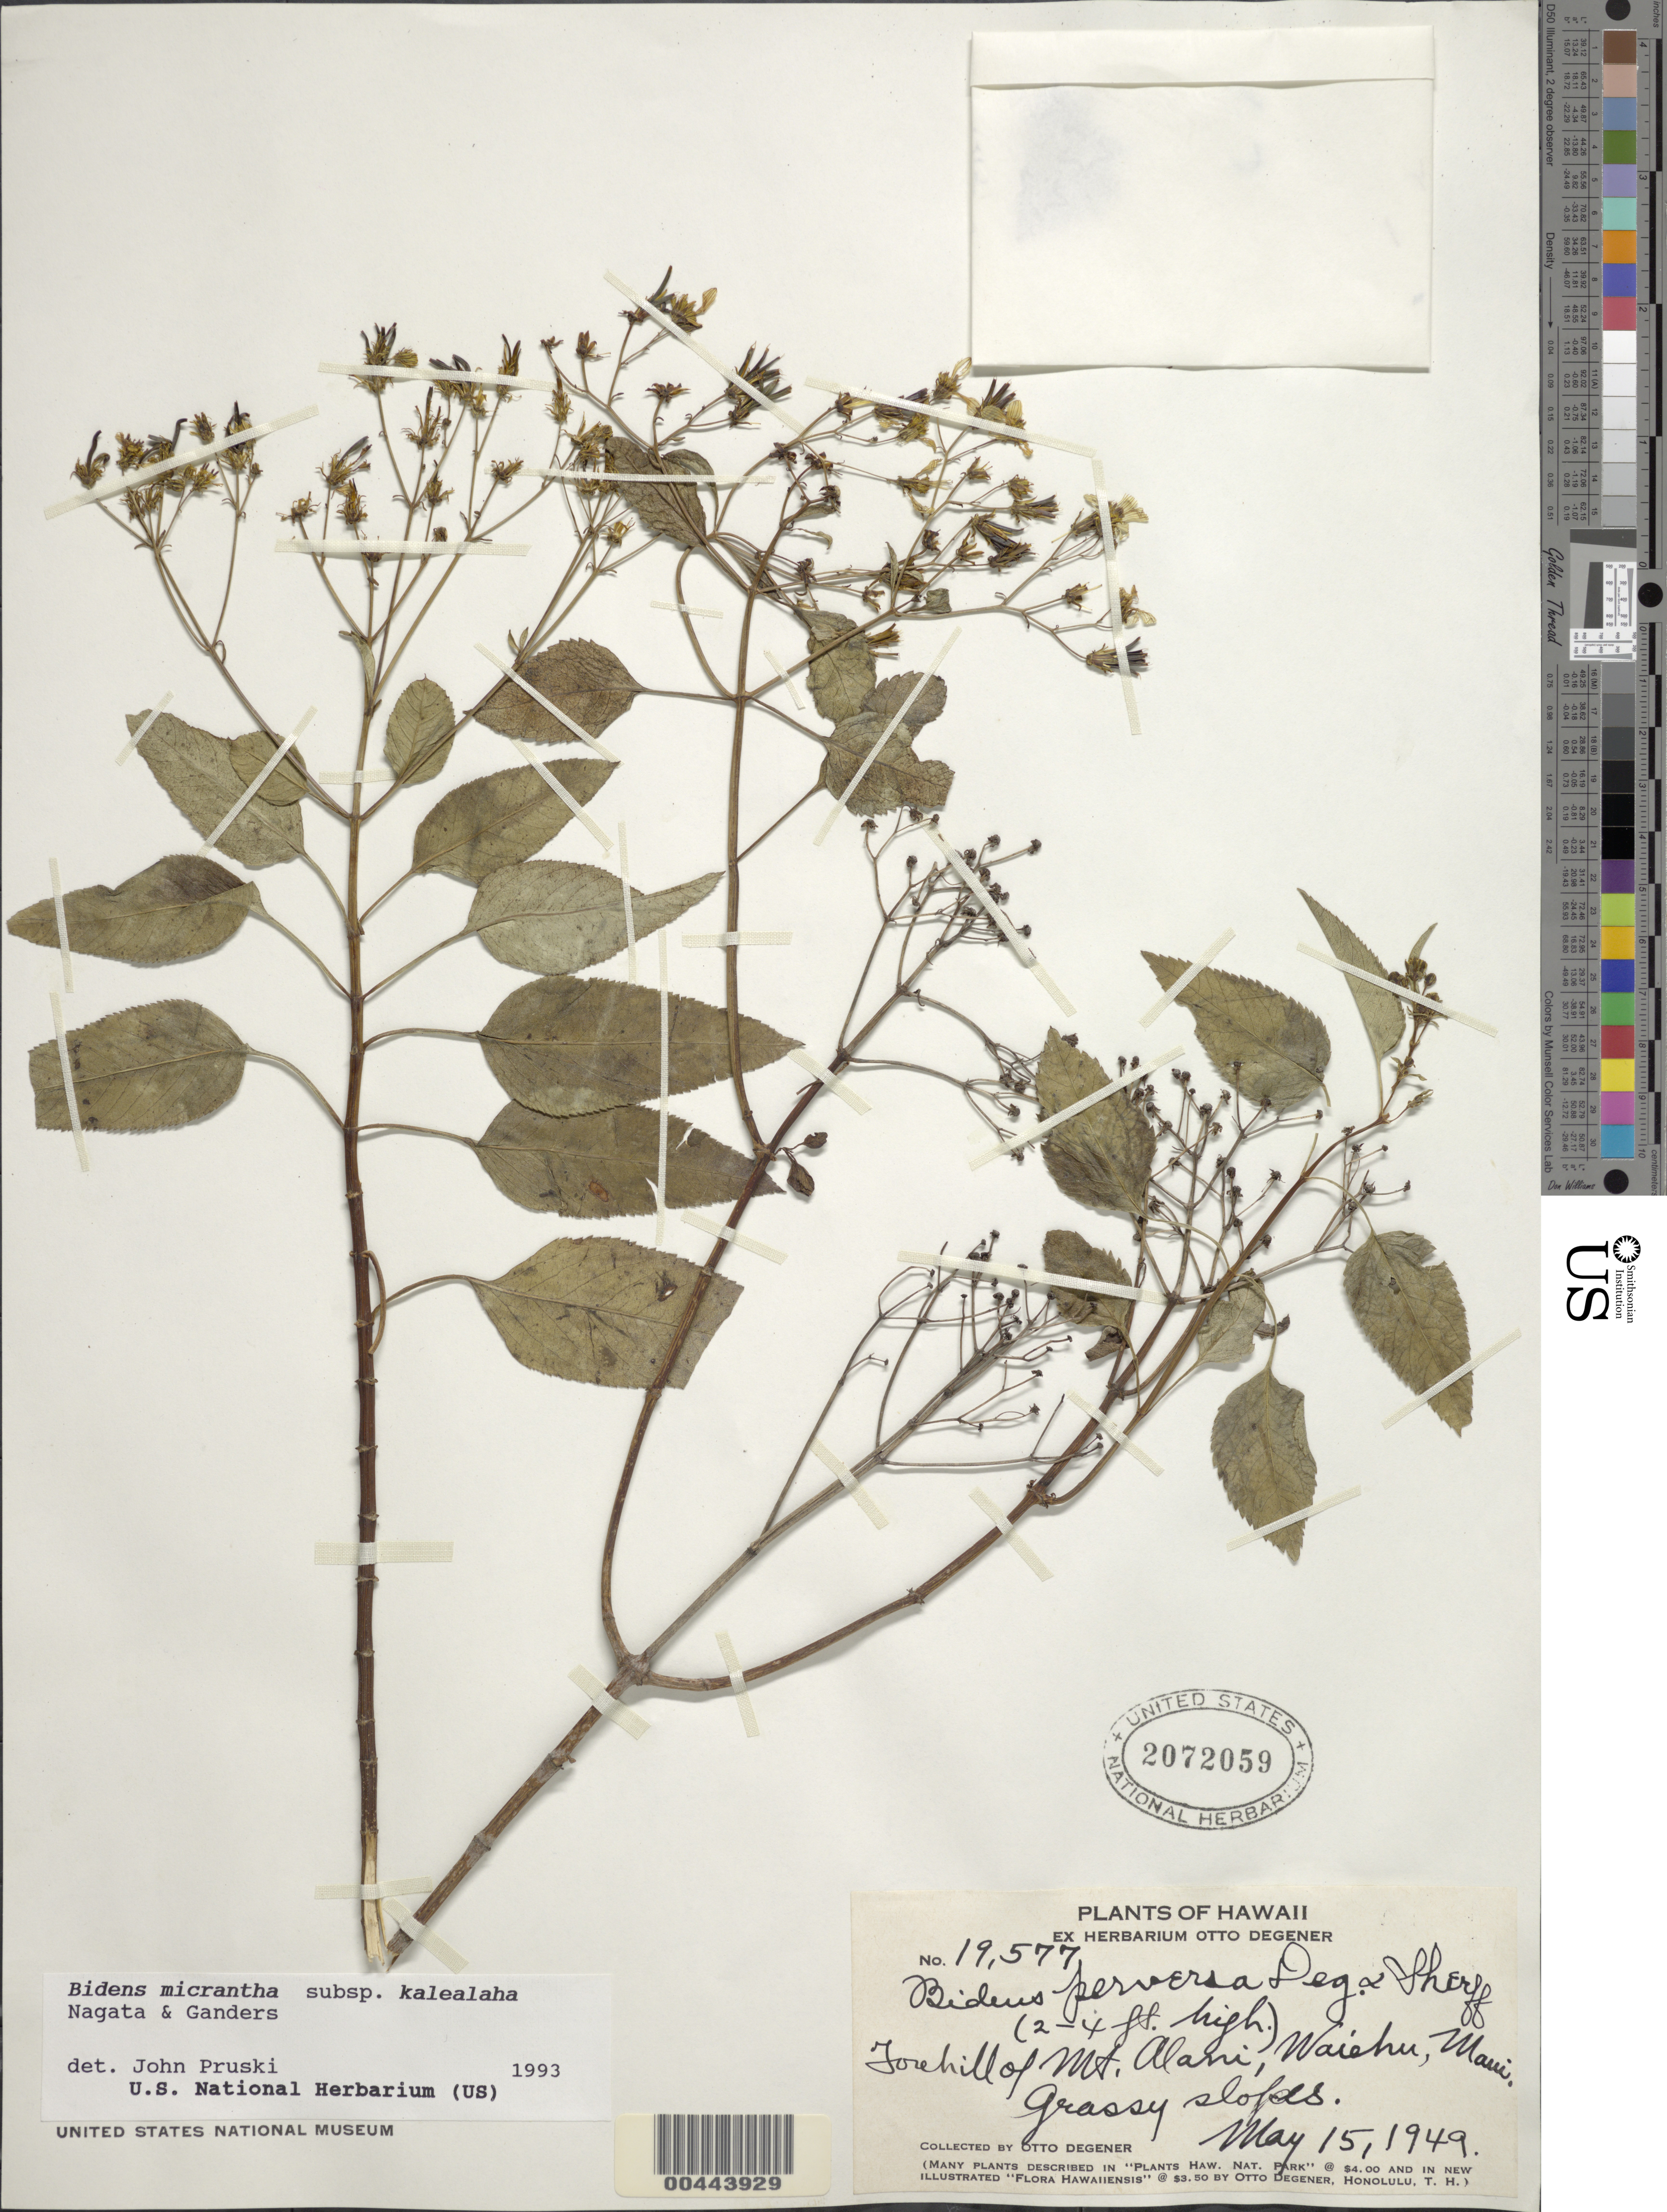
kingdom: Plantae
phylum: Tracheophyta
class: Magnoliopsida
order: Asterales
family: Asteraceae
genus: Bidens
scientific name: Bidens micrantha subsp. kalealaha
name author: Nagata & Ganders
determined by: Pruski, J. F.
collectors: O. Degener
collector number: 19577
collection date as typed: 15 May 1949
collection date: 1949-05-15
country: United States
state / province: Hawaii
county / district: Maui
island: Maui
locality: Forehill of Mount Alani, Waiehu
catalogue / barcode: US 2072059